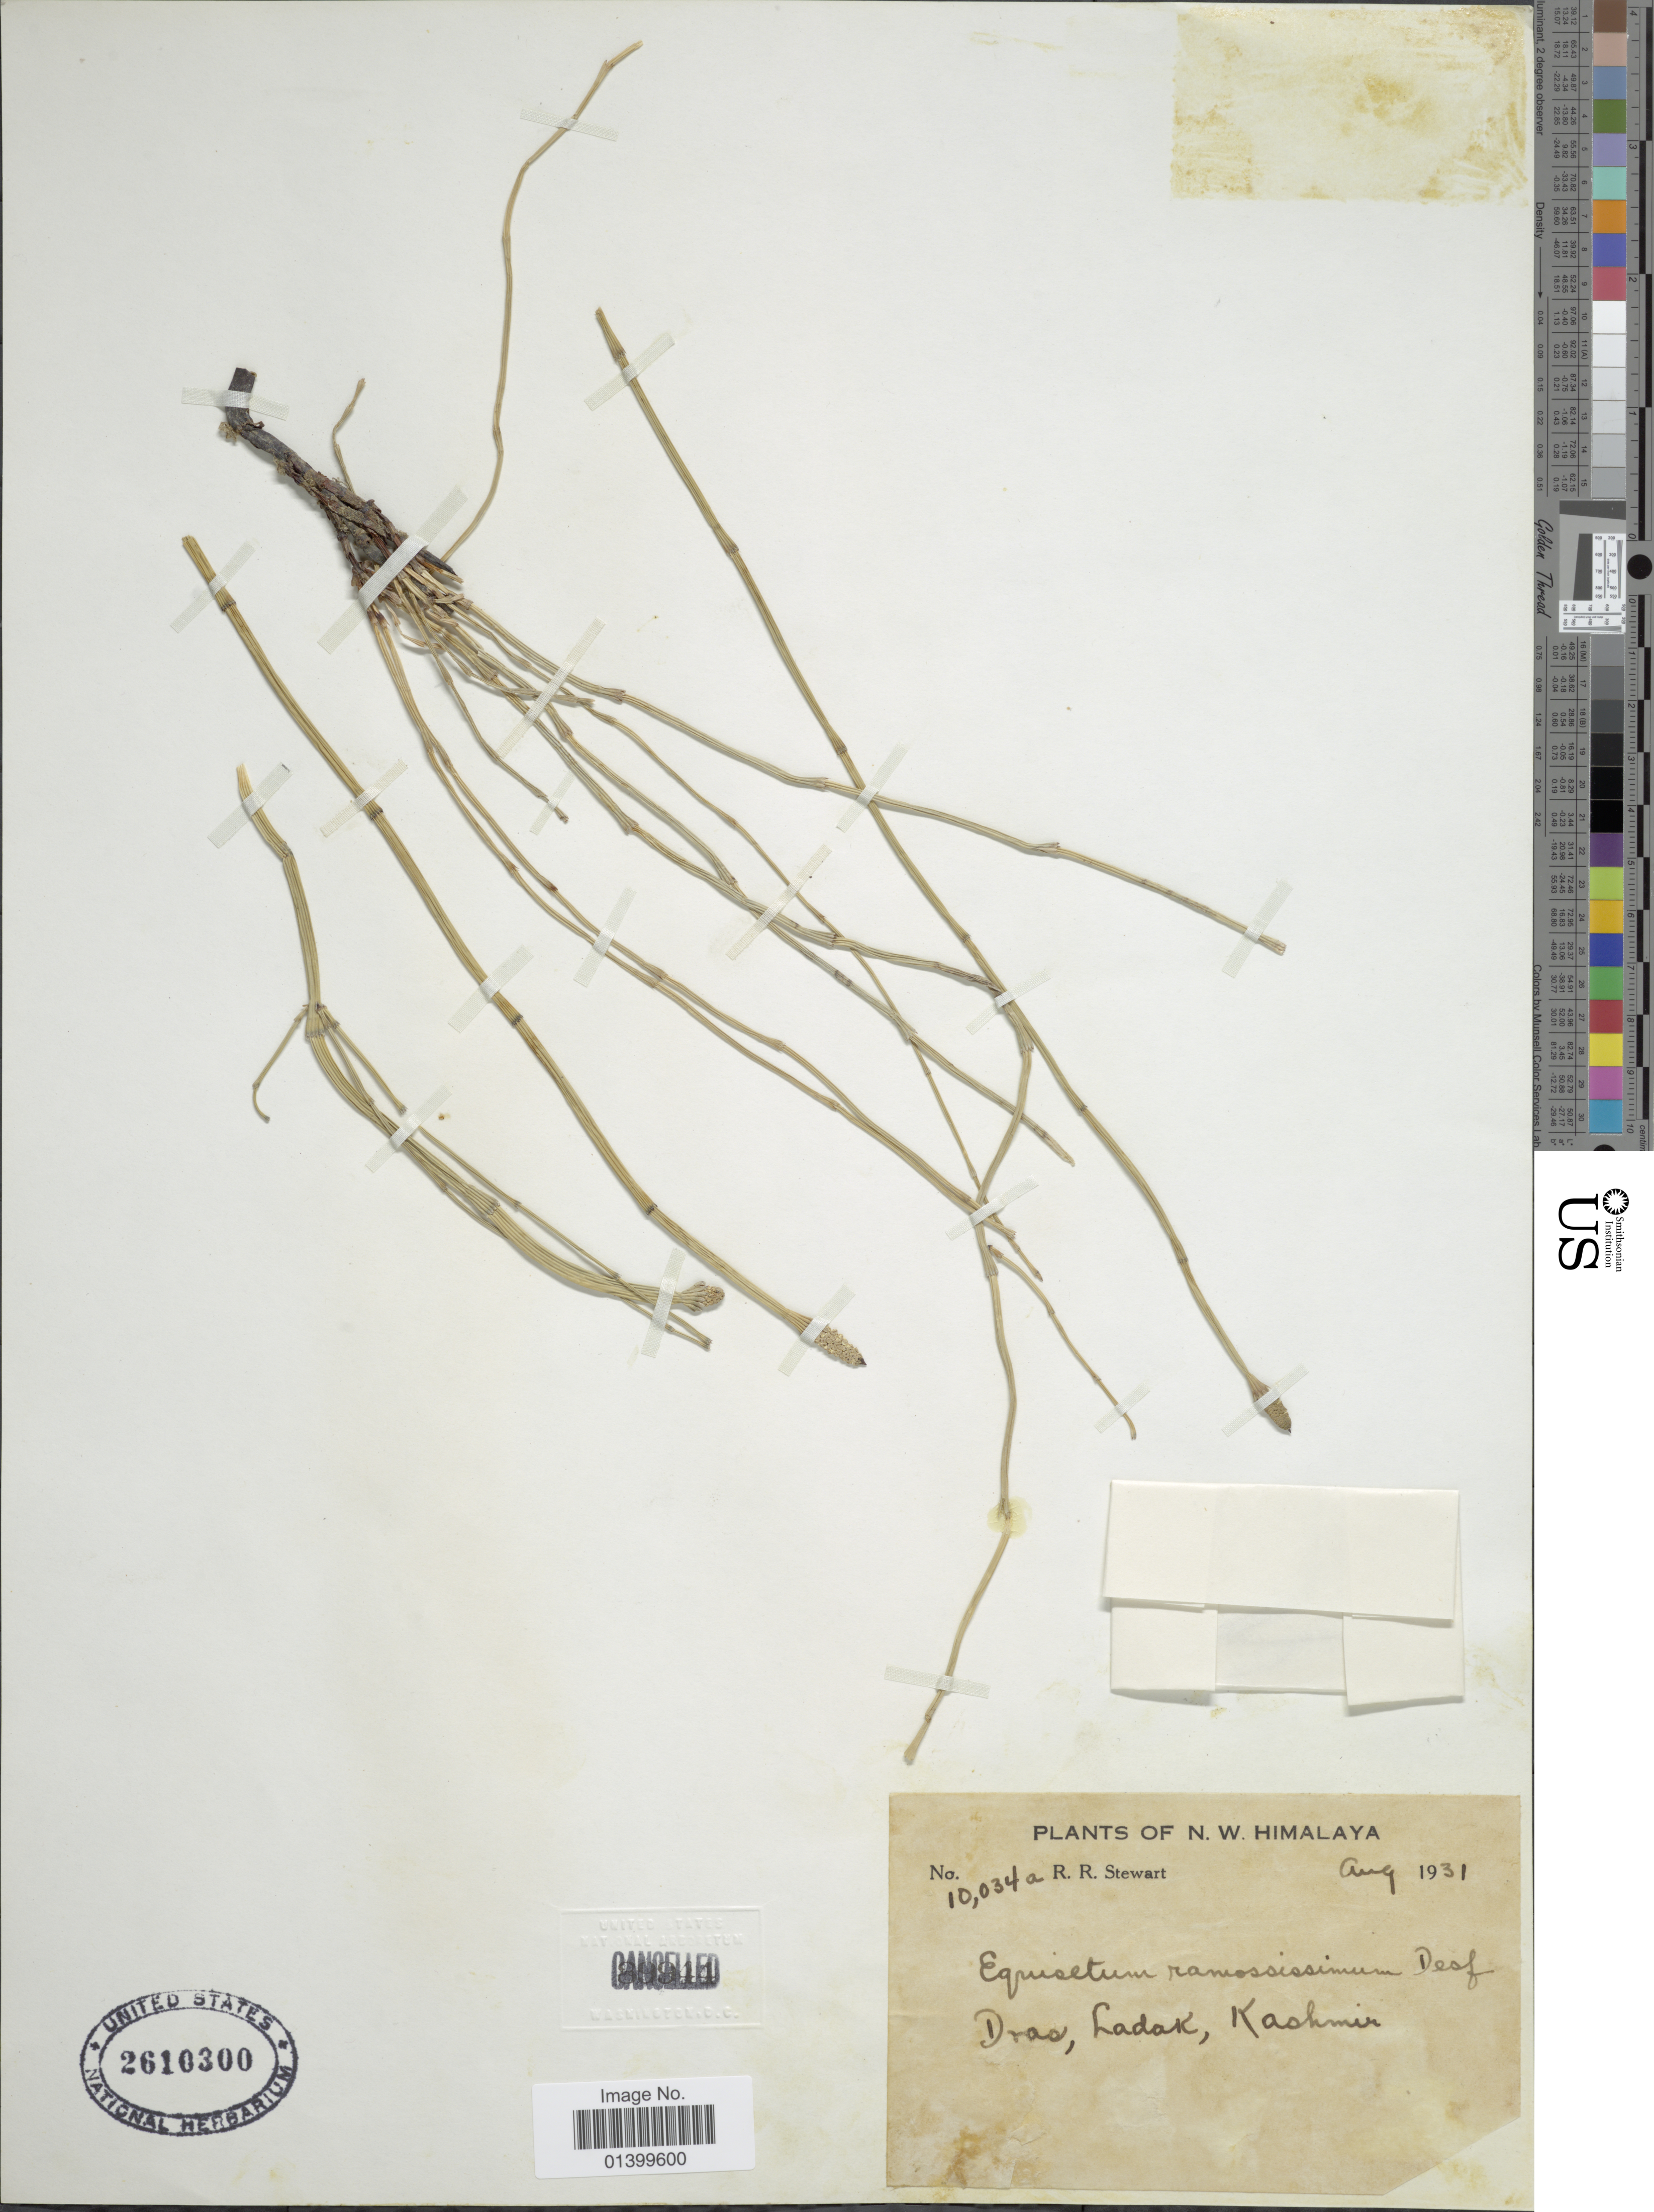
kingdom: Plantae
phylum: Tracheophyta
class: Polypodiopsida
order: Equisetales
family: Equisetaceae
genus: Equisetum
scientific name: Equisetum ramosissimum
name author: Desf.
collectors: R. R. Stewart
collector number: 10034a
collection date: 1931-08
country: India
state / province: Ladakh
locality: Plants of N.W. Himalaya. Dras, Ladak, Kashmir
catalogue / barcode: US 2610300